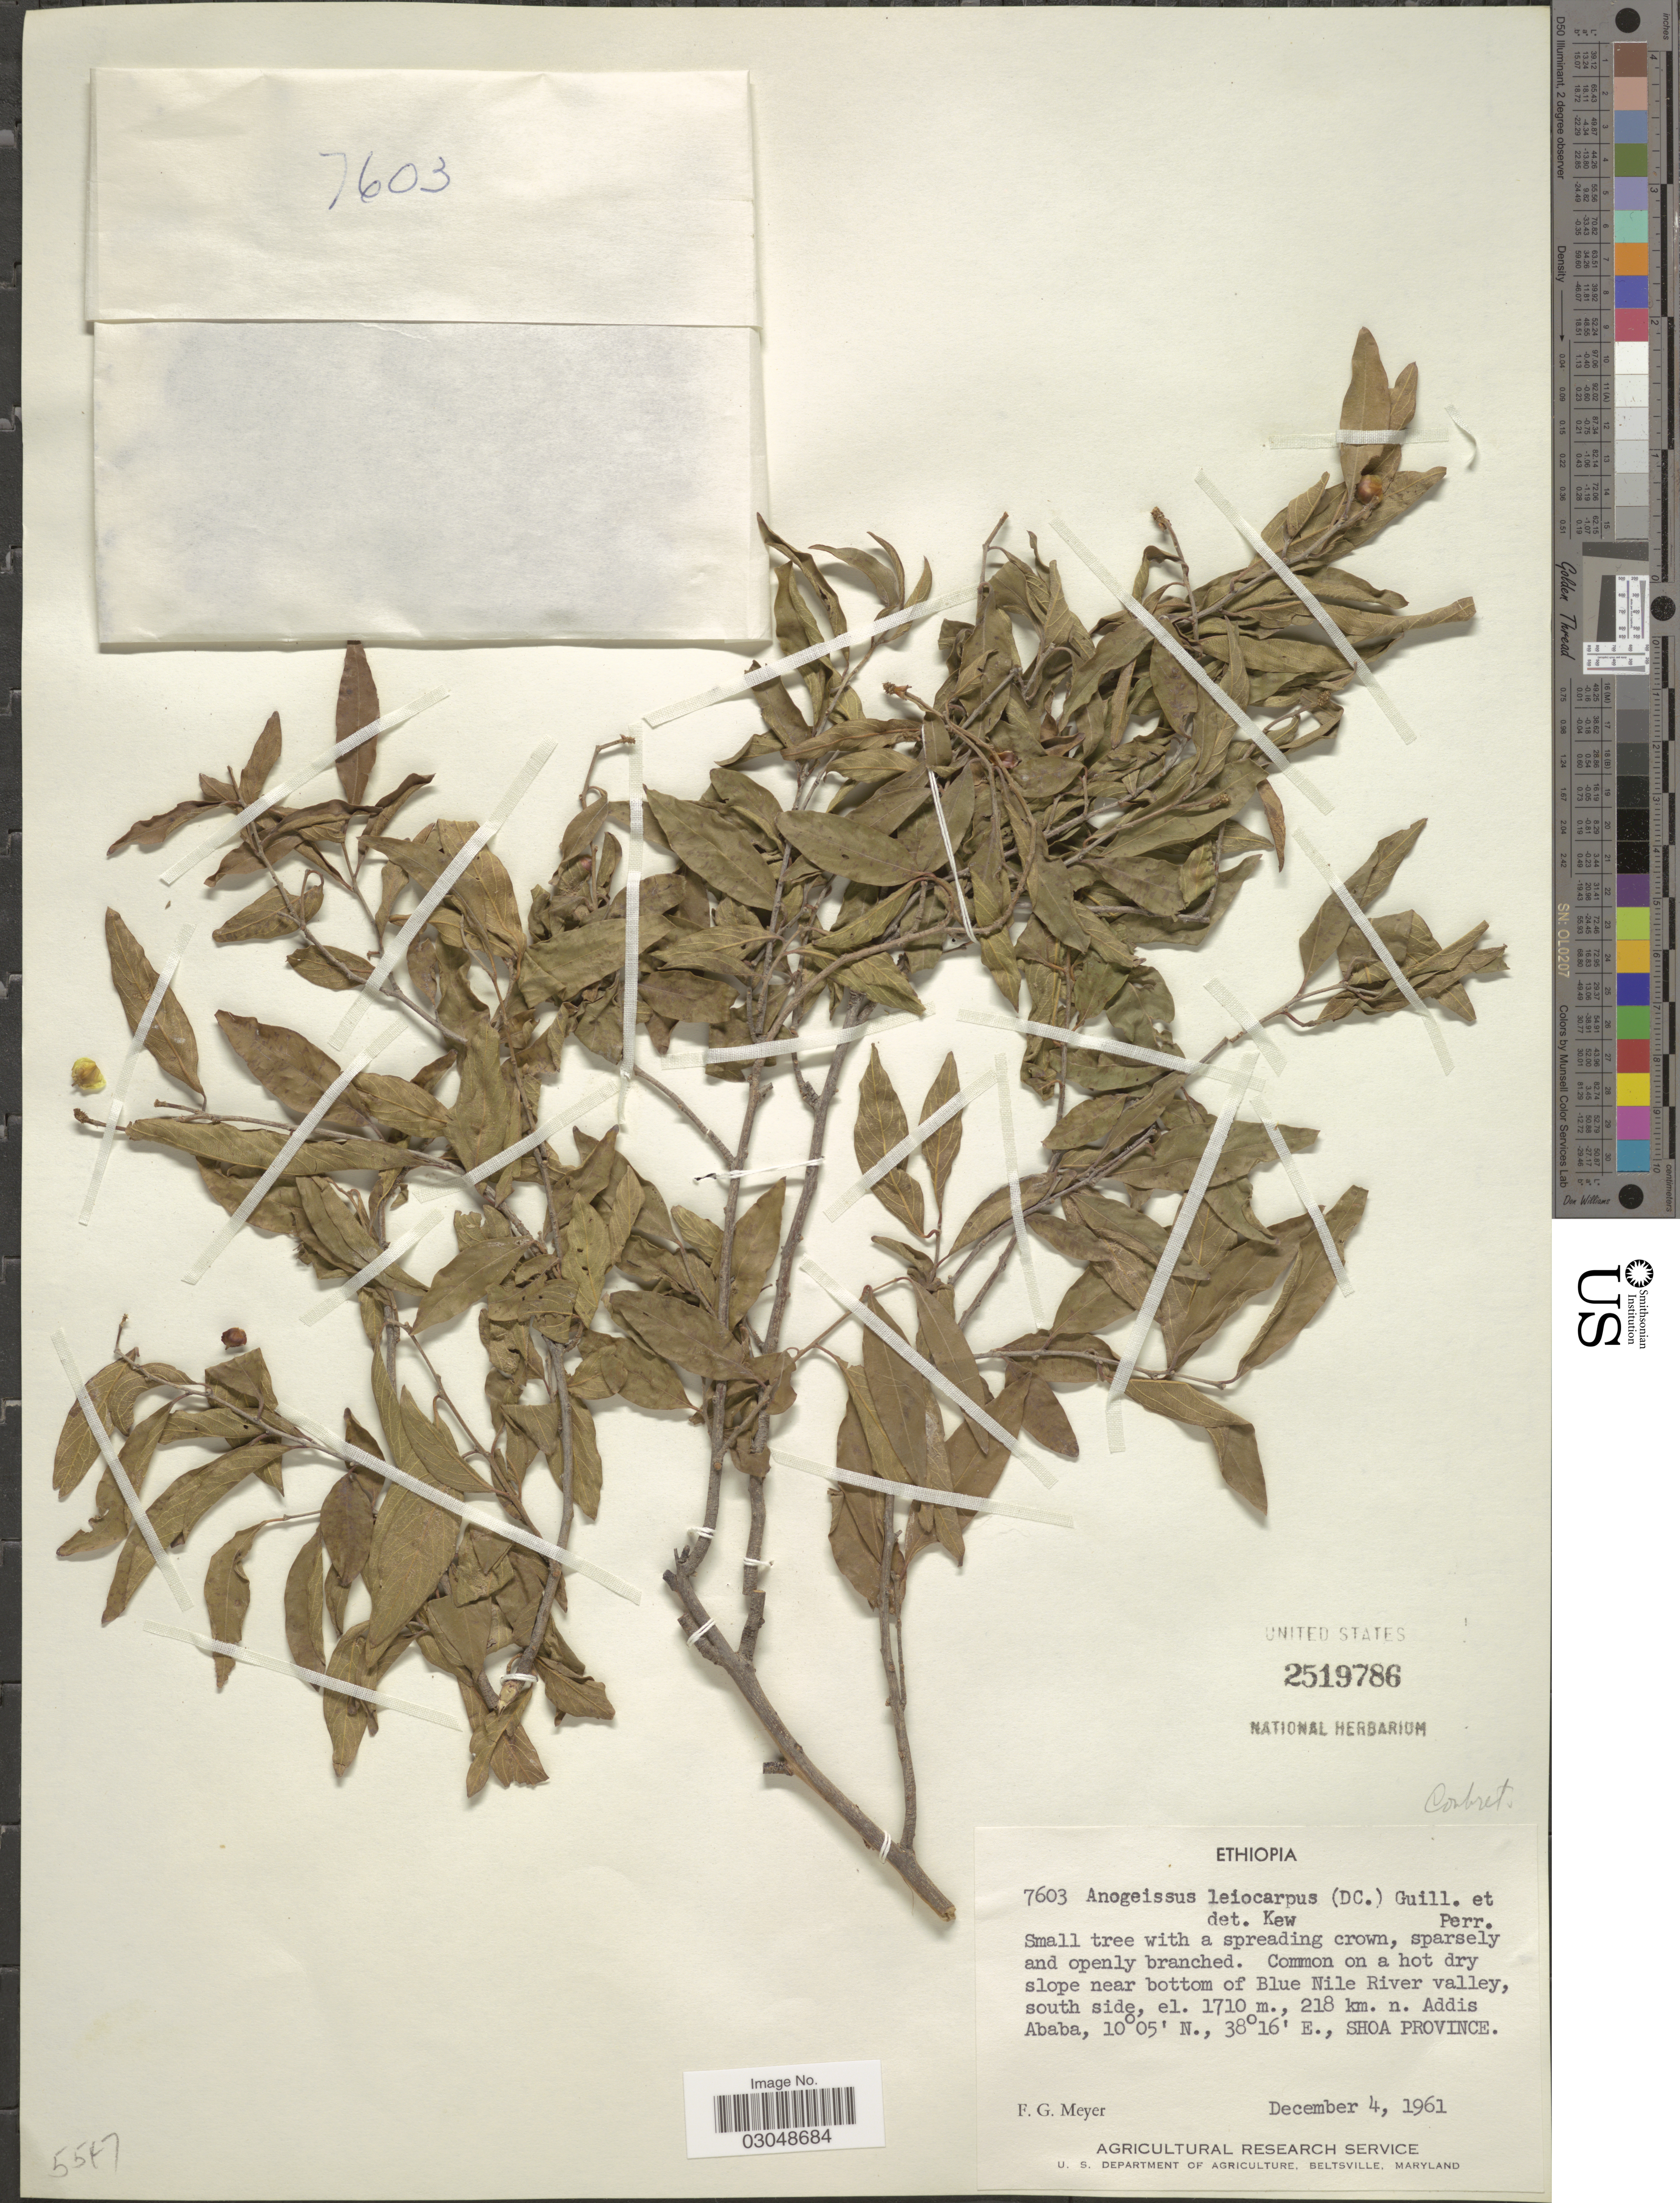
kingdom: Plantae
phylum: Tracheophyta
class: Magnoliopsida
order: Myrtales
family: Combretaceae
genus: Anogeissus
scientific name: Anogeissus leiocarpa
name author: (DC.) Guill. & Perr.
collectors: F. G. Meyer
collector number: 7603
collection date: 1961-12-04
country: Ethiopia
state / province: Addis Ababa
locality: On a hot dry slope near bottom of Blue Nile River valley, south side, 218 km. n. Addis Ababa. Shoa Province.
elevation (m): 1710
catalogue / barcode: US 2519786